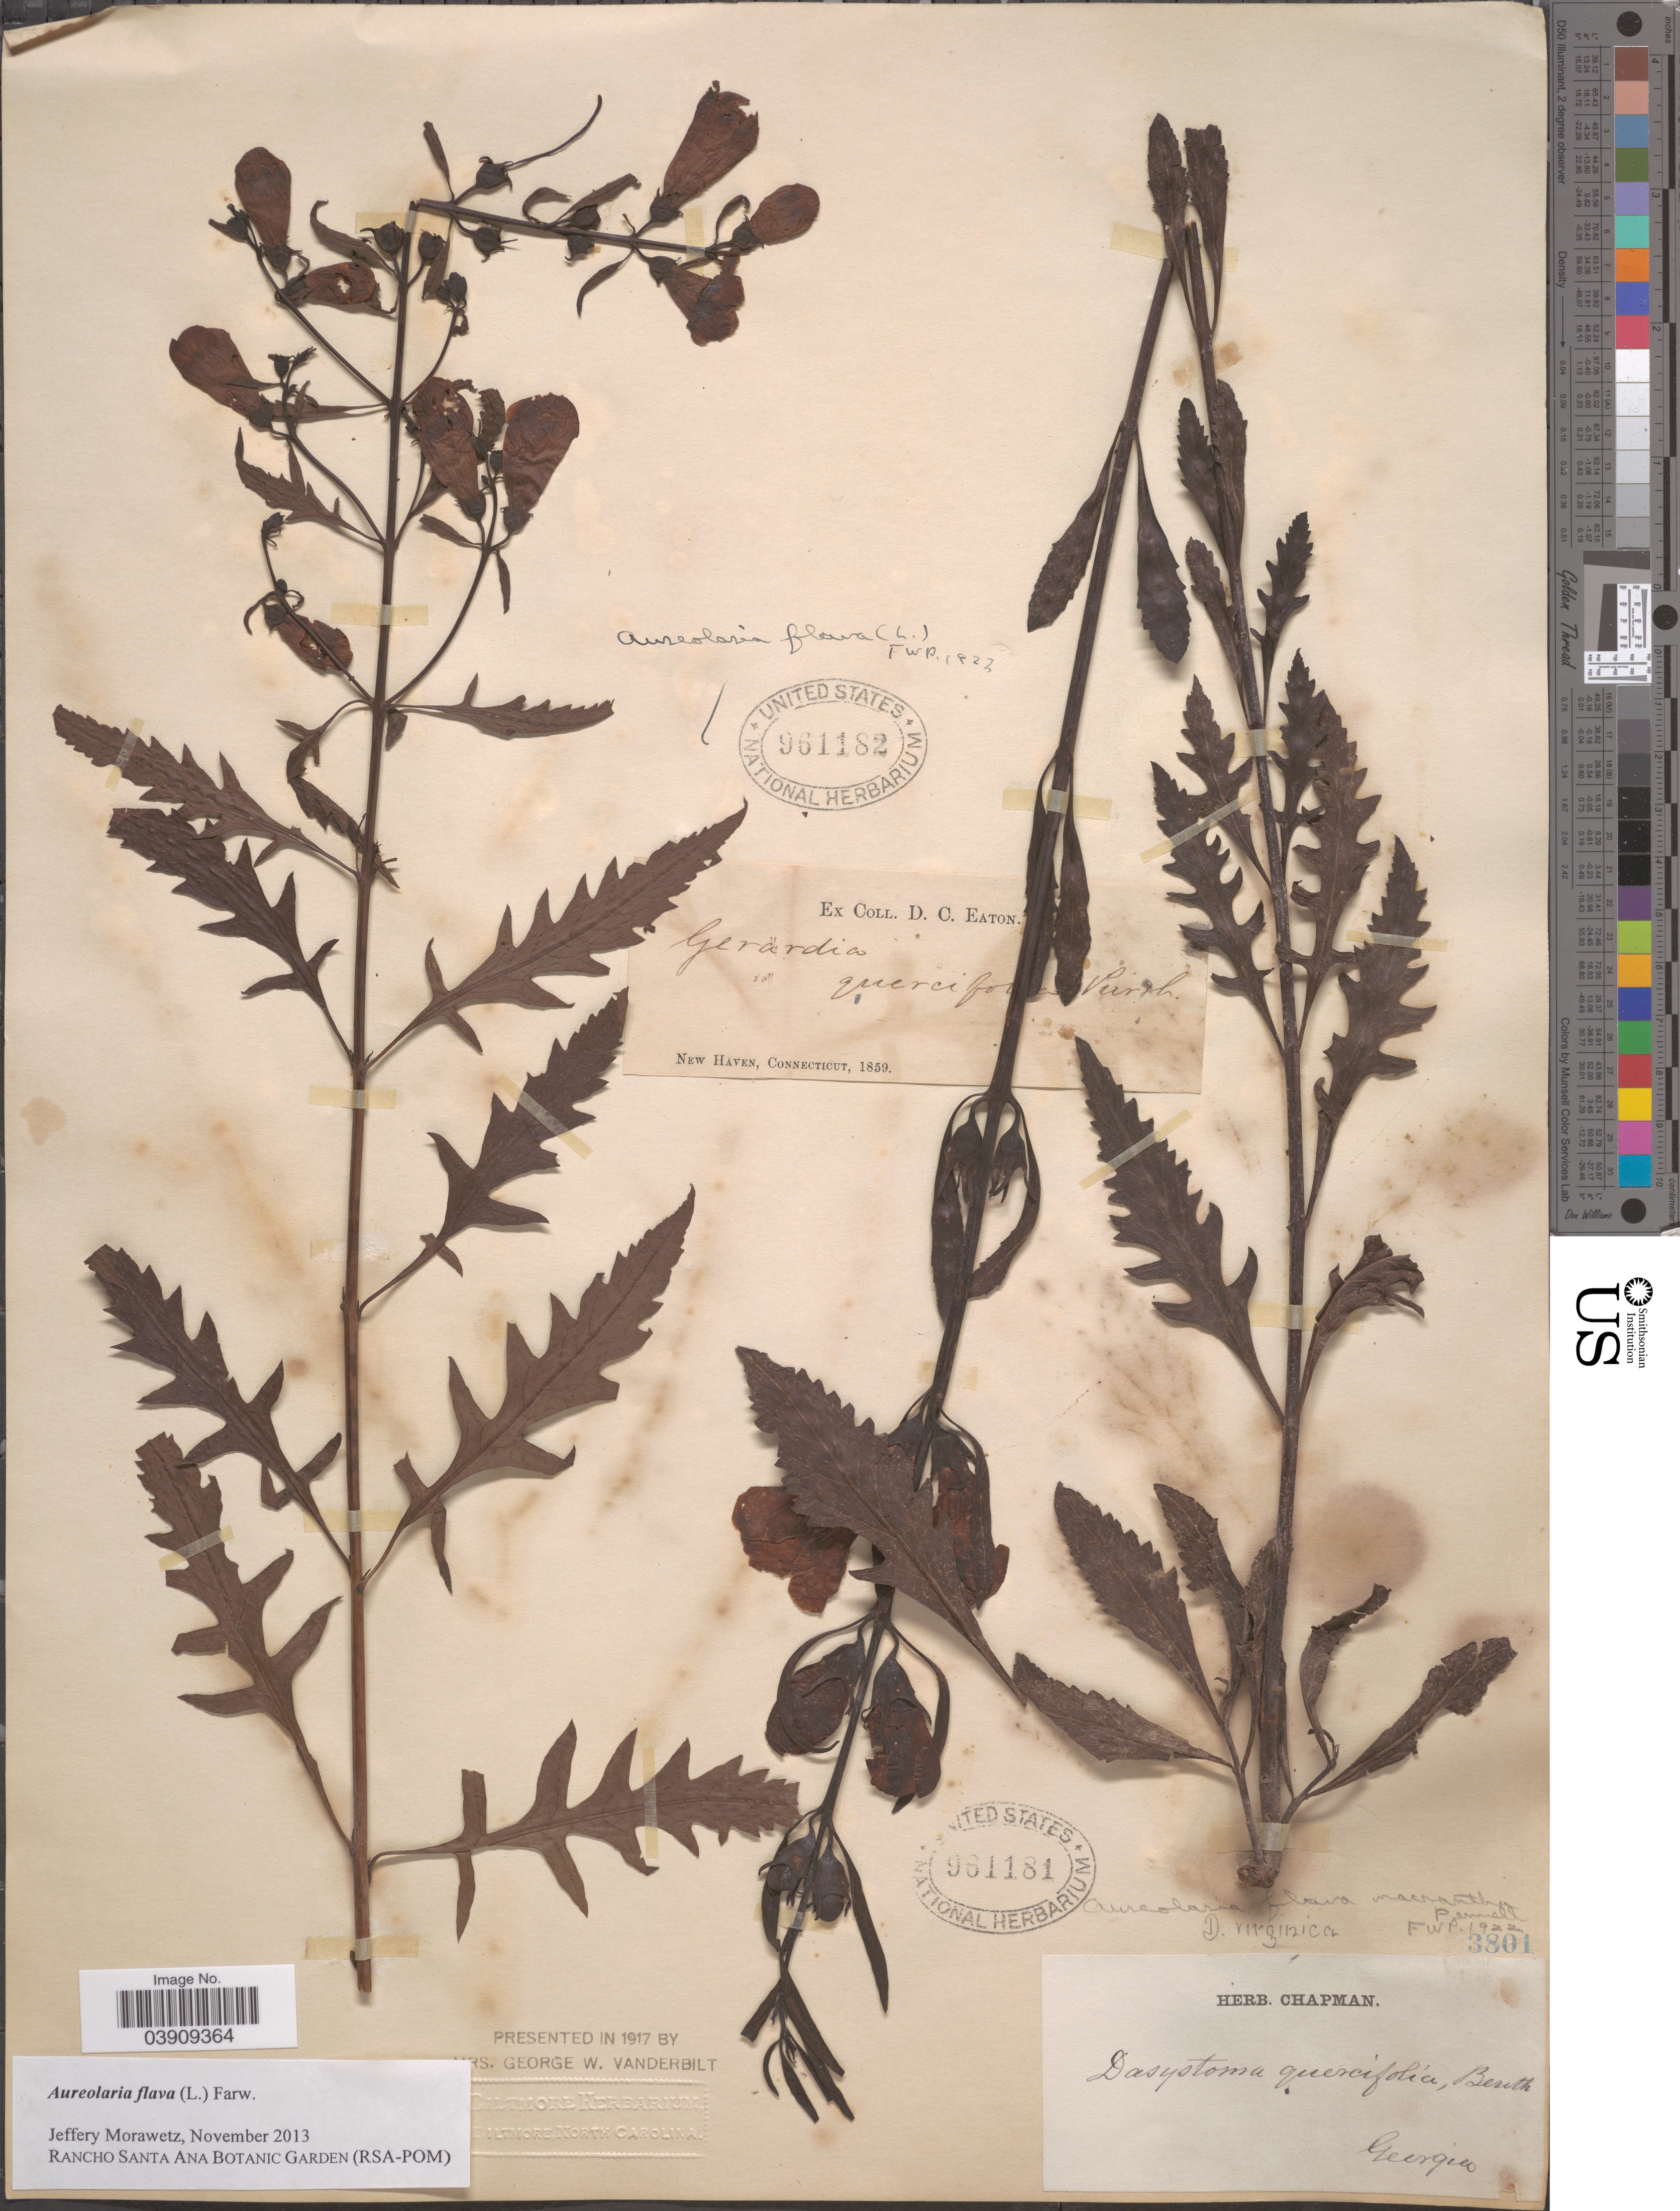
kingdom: Plantae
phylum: Tracheophyta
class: Magnoliopsida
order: Lamiales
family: Orobanchaceae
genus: Aureolaria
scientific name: Aureolaria flava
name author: (L.) Farw.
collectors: ex herb. Chapman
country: United States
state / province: Georgia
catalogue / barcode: US 961181-2